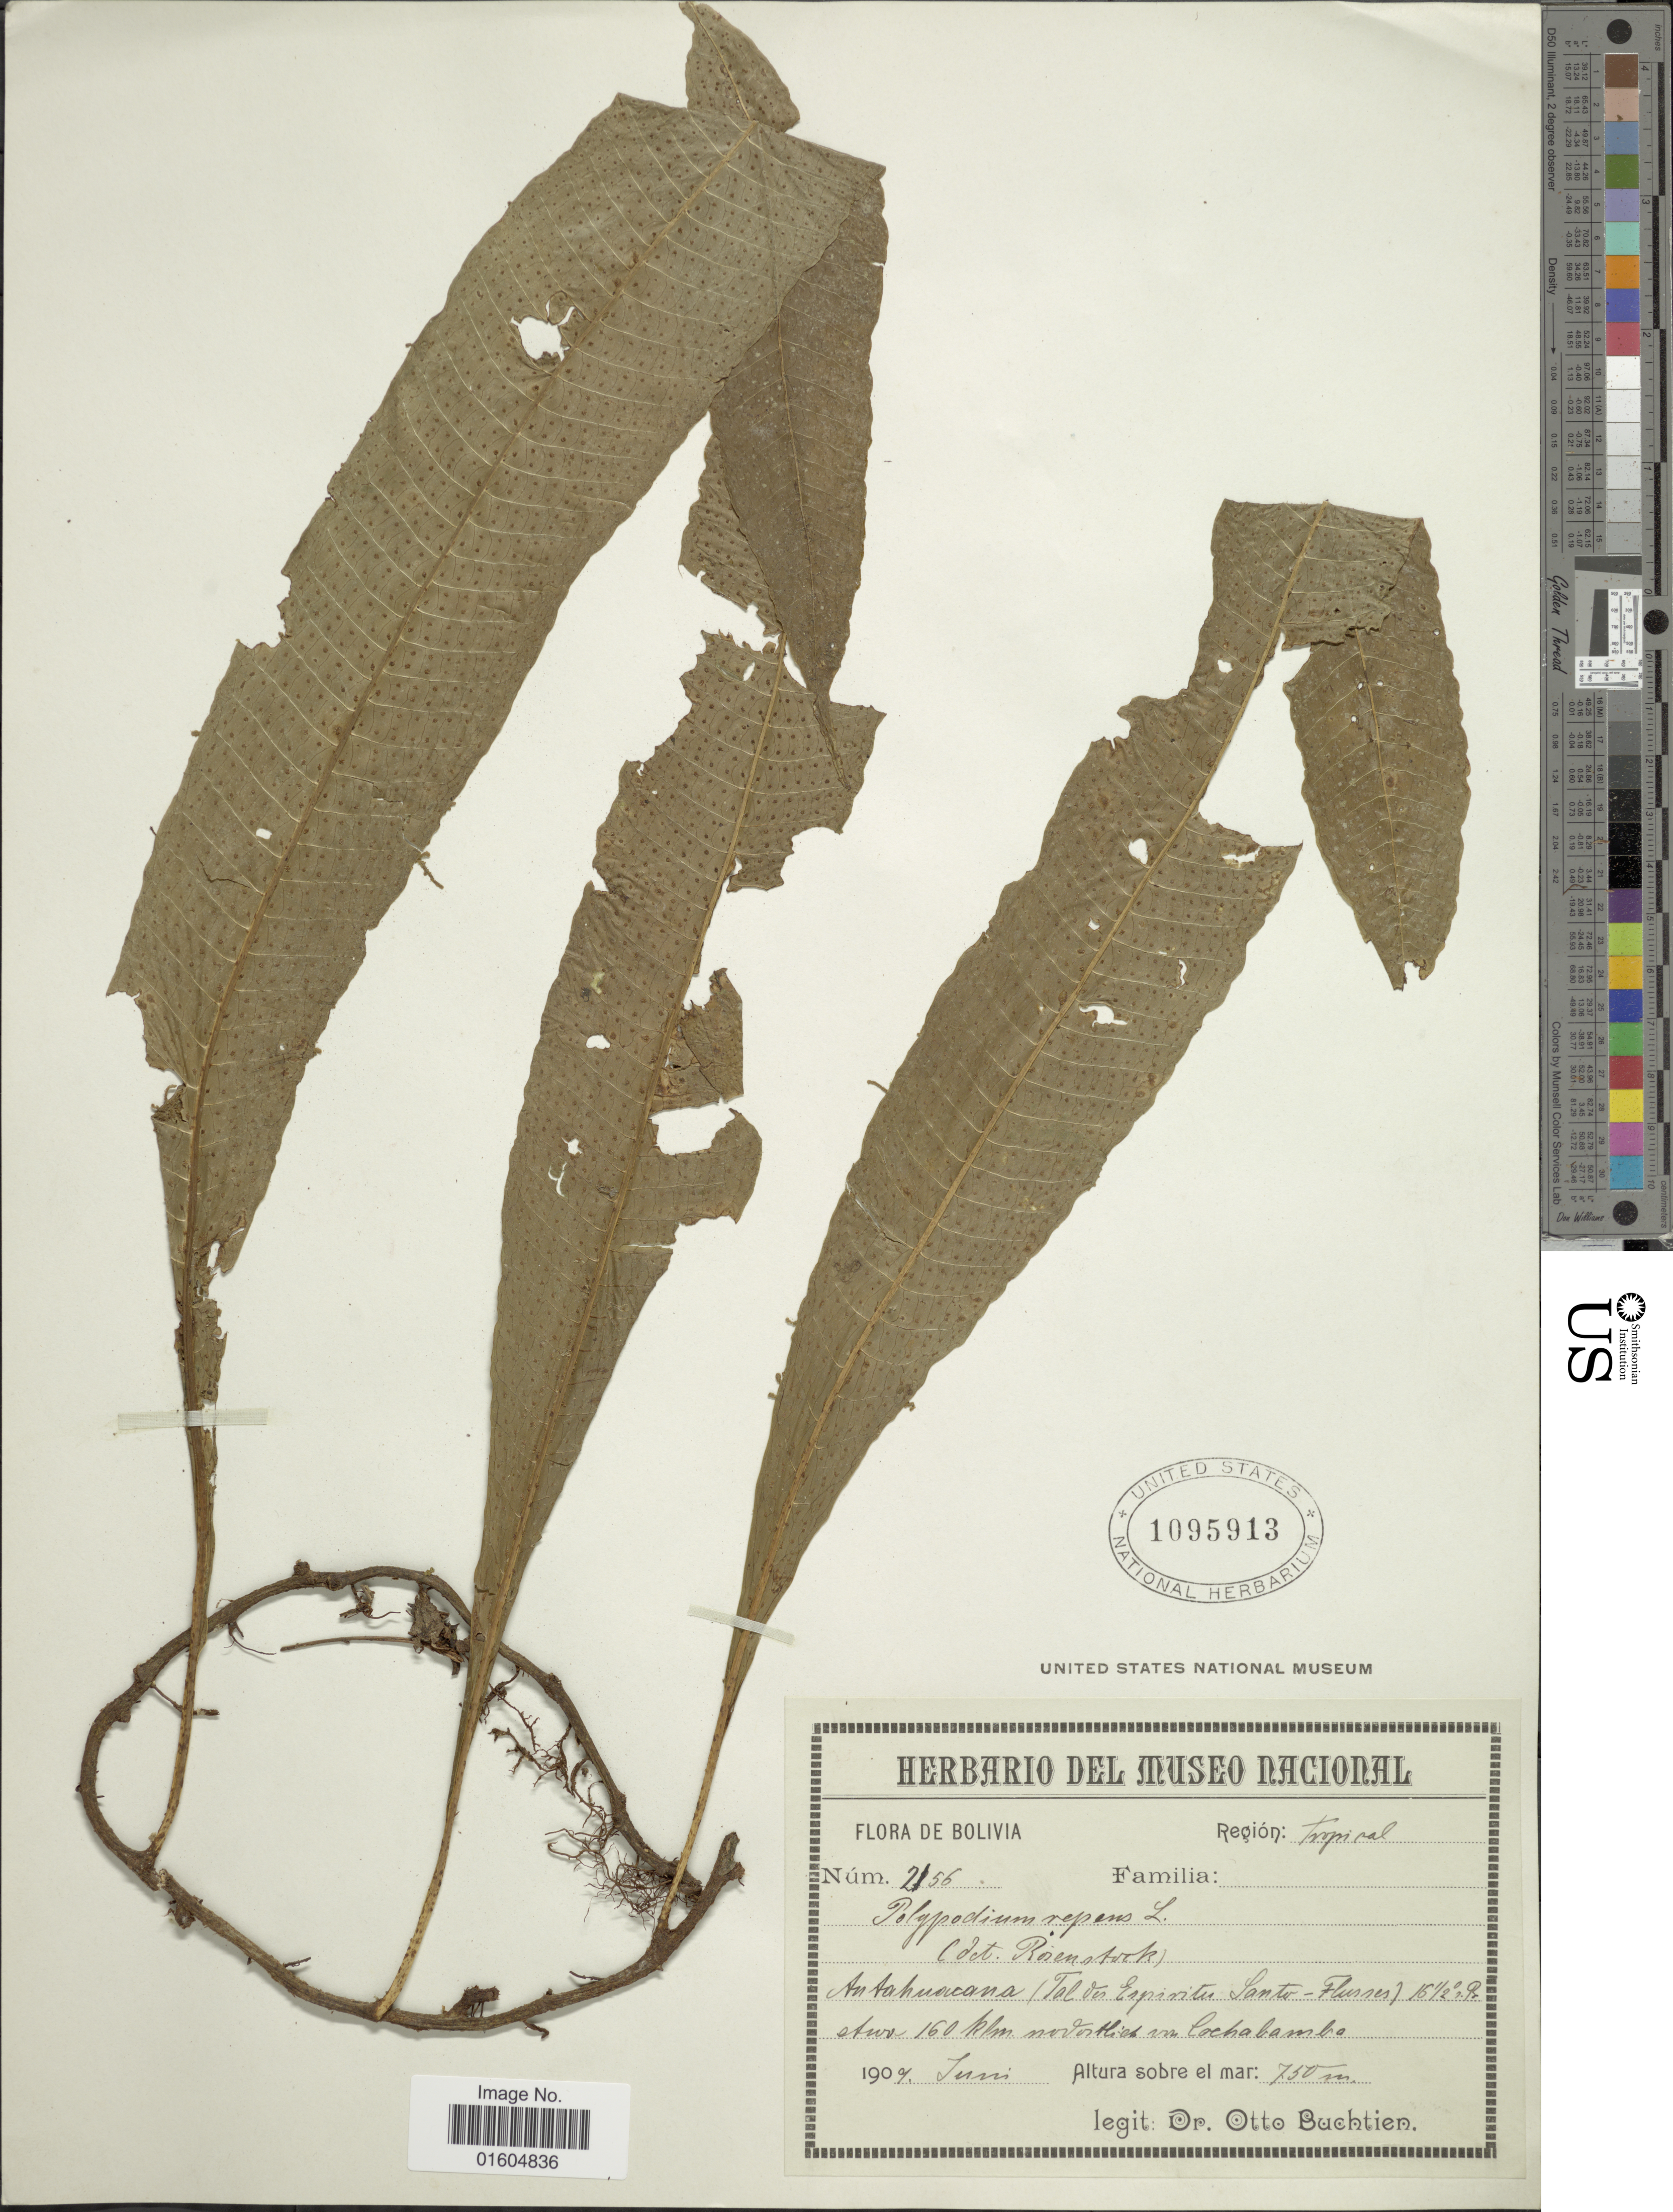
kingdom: Plantae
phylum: Tracheophyta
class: Polypodiopsida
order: Polypodiales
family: Polypodiaceae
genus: Campyloneurum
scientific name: Campyloneurum repens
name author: (Aubl.) C. Presl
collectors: O. Buchtien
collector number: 2156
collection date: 1909-06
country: Bolivia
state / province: Cochabamba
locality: Antahuacana (Valley of Espiritu Santo River) 160 km N from Cochabamba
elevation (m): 750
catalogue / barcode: US 1095913